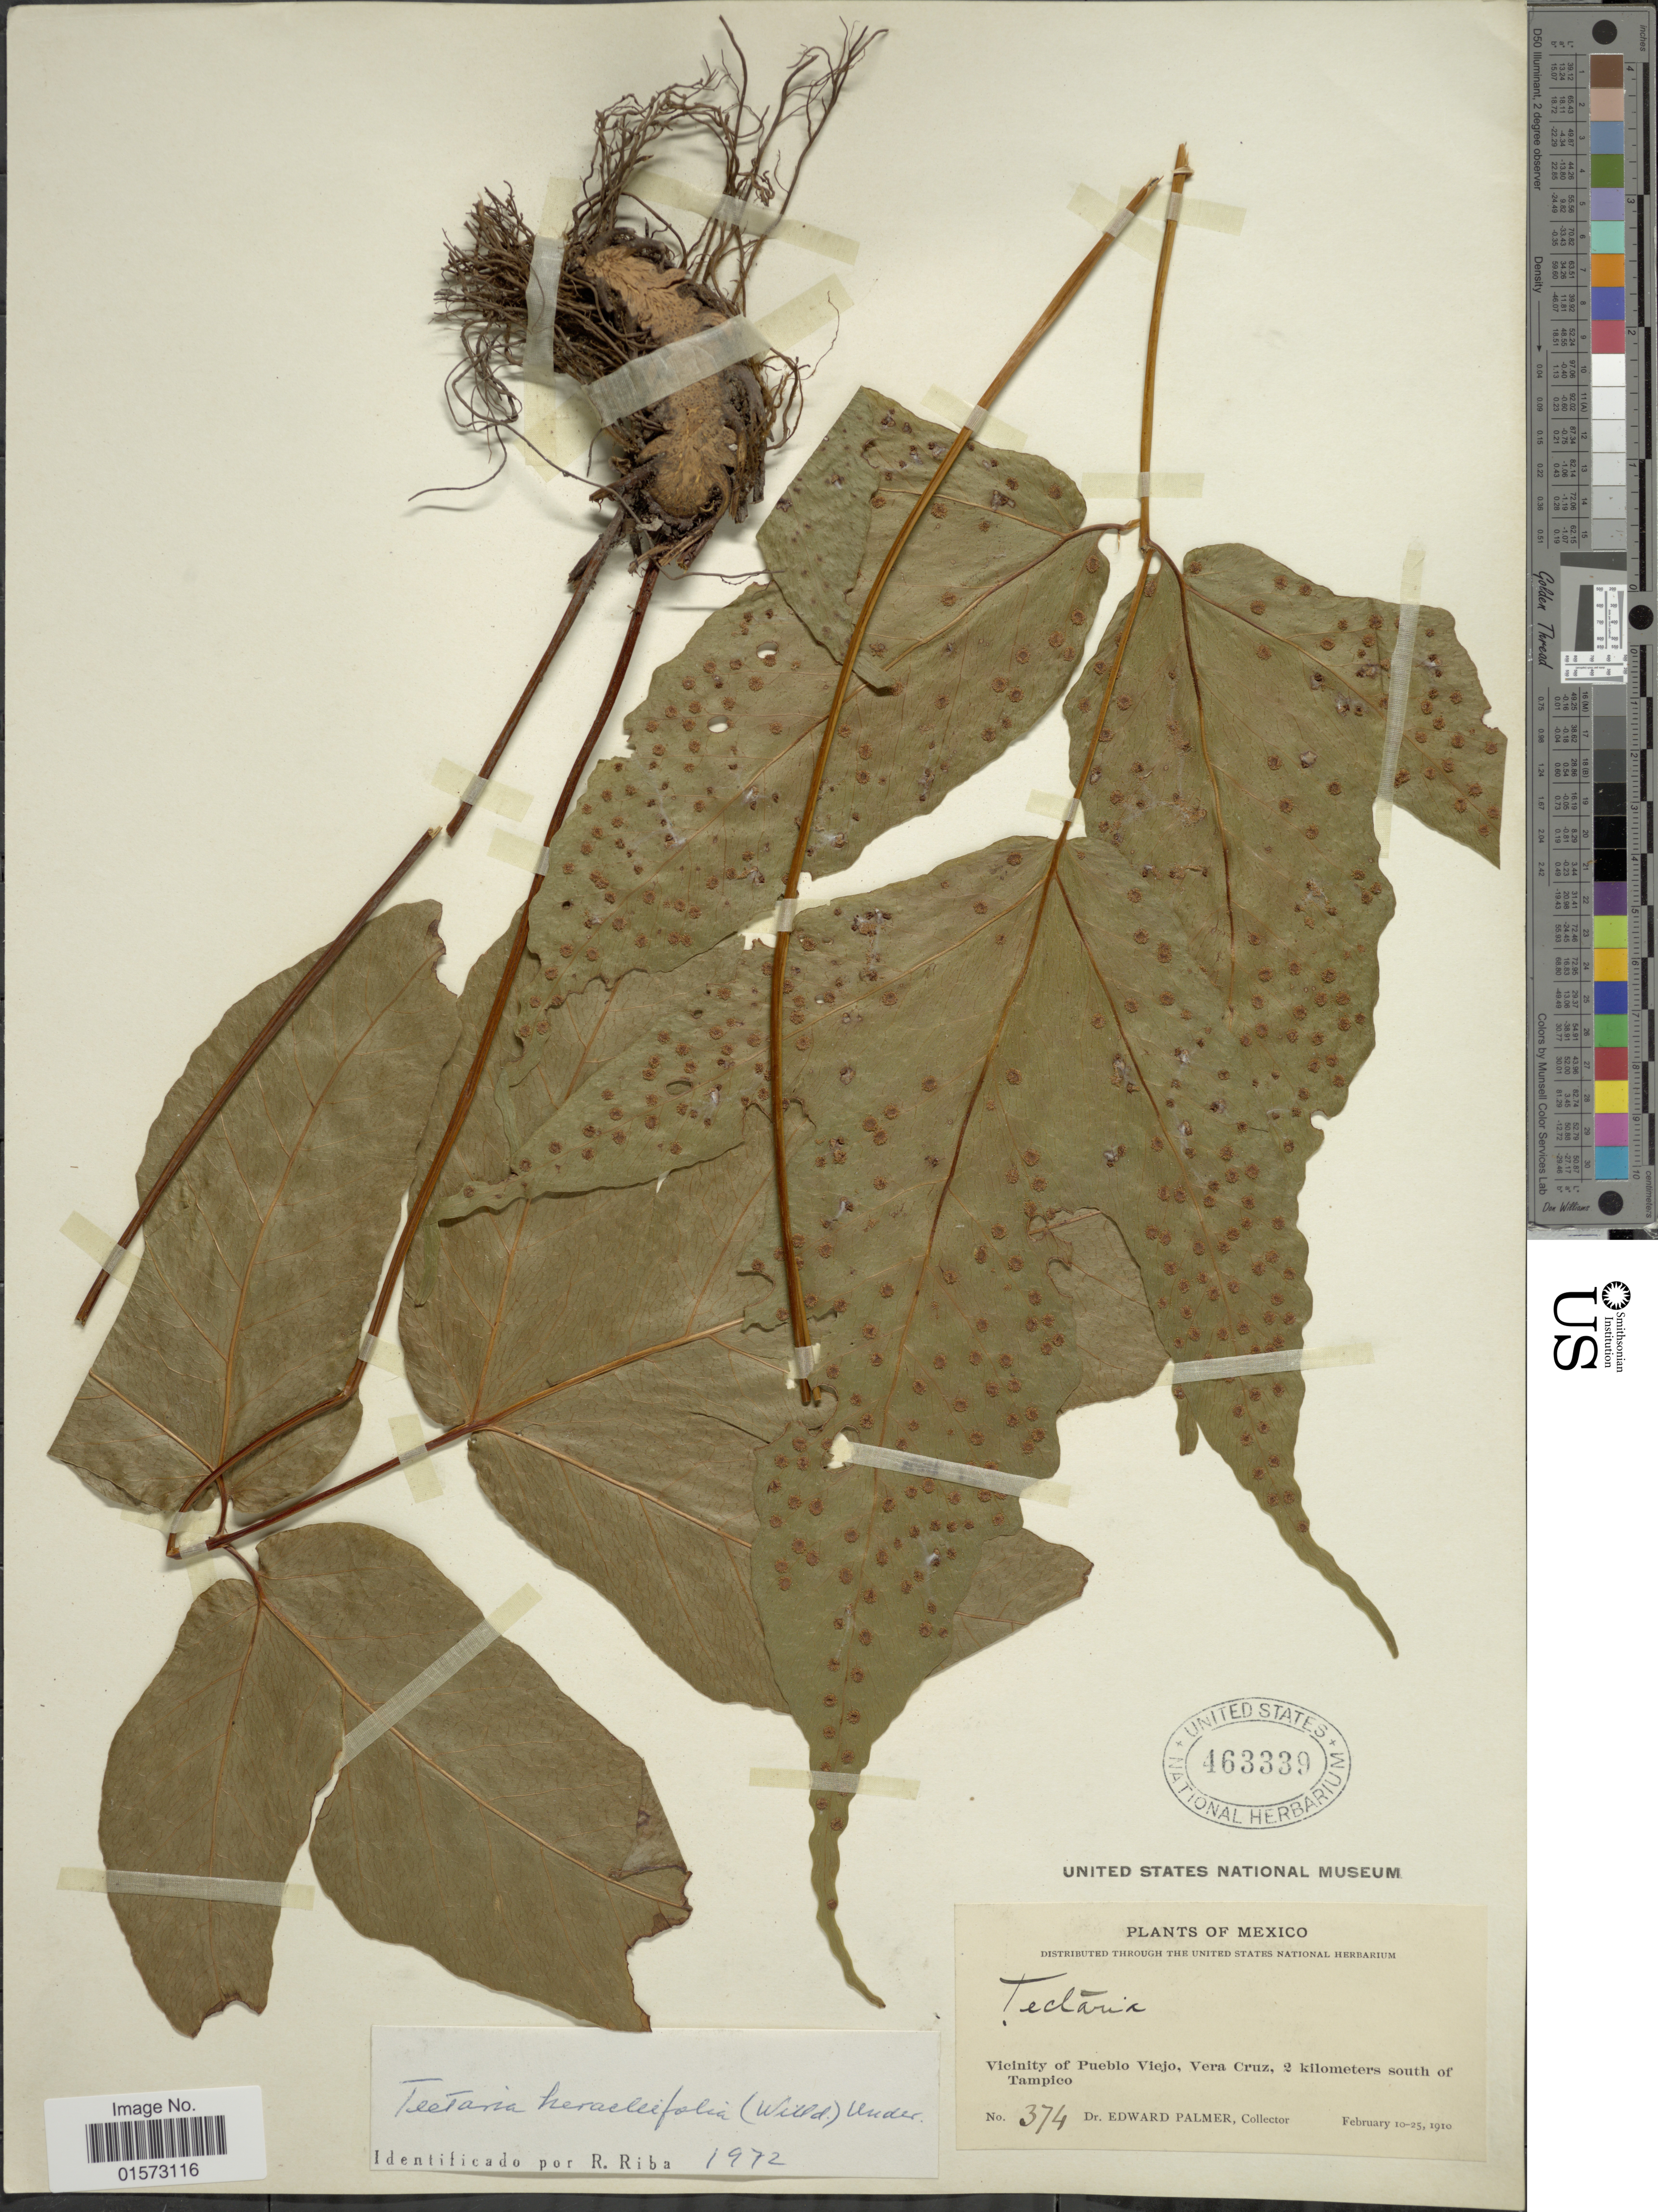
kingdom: Plantae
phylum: Tracheophyta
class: Polypodiopsida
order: Polypodiales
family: Tectariaceae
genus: Tectaria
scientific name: Tectaria heracleifolia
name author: (Willd.) Underw.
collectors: E. Palmer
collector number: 374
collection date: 1910-02-10/1910-02-25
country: Mexico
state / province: Veracruz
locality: Vicinity of Pueblo Viejo, Vera Cruz, 2 kilometers south of Tampico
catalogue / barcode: US 463339